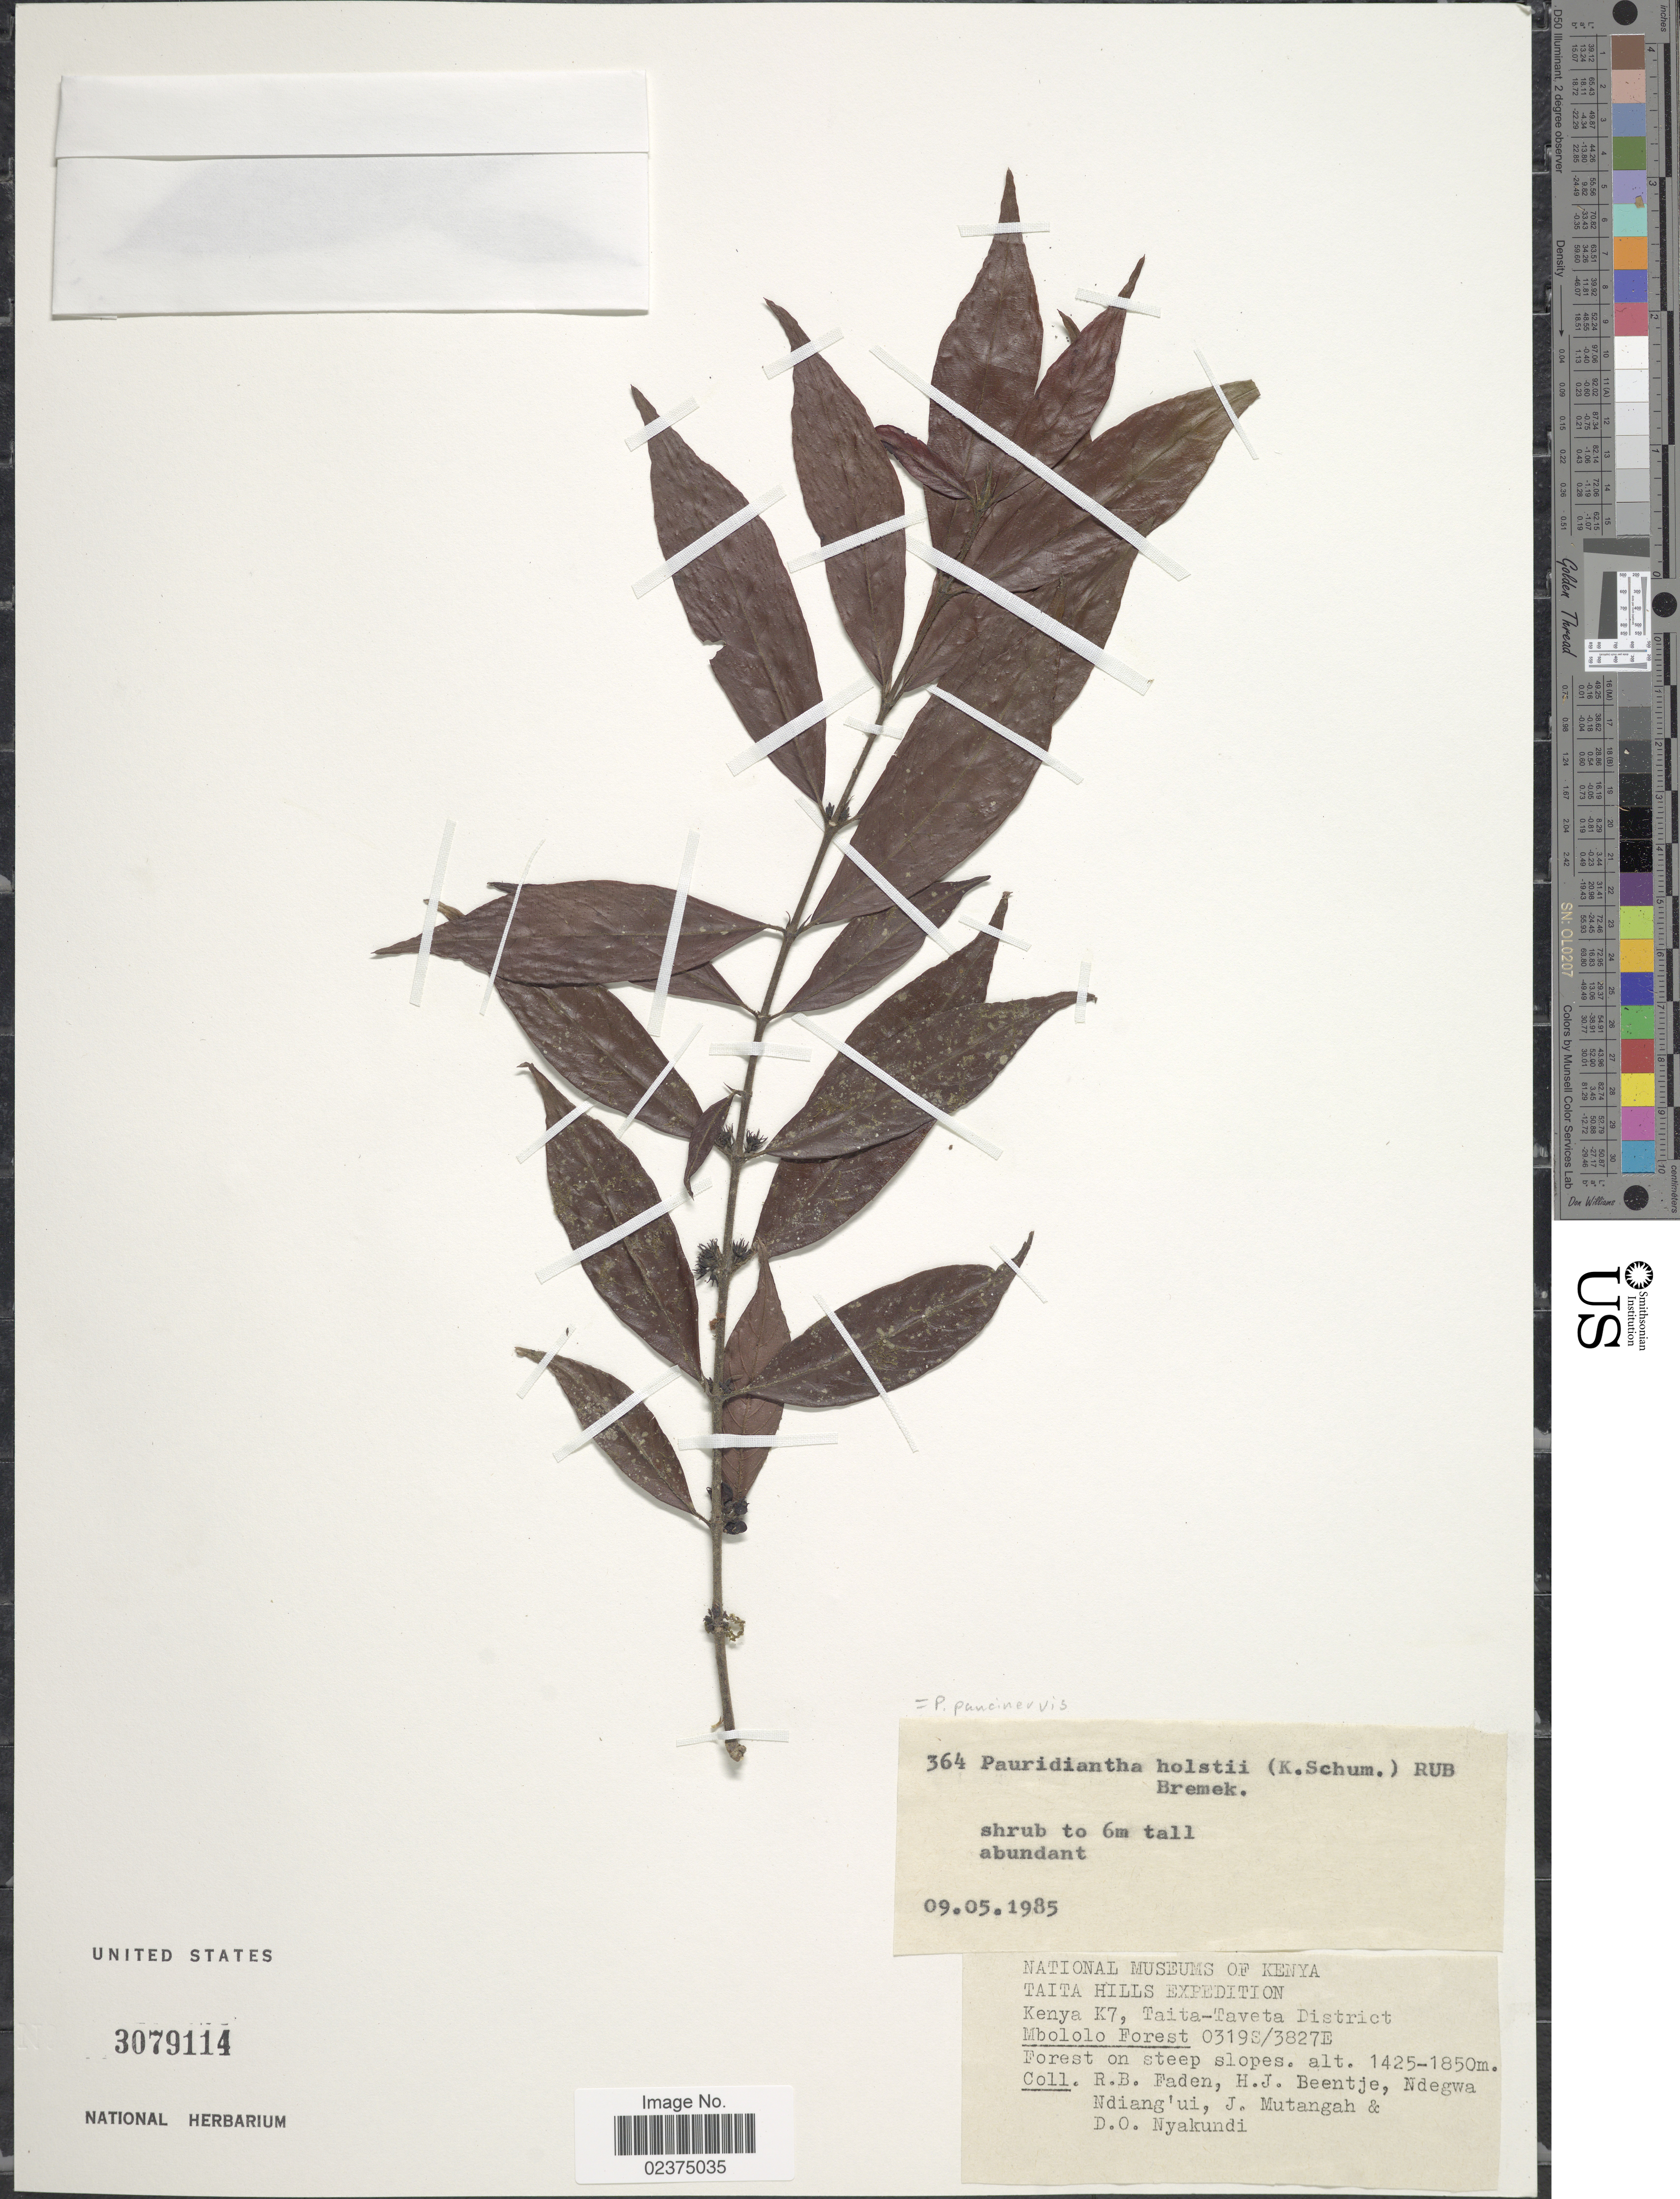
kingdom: Plantae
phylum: Tracheophyta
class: Magnoliopsida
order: Gentianales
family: Rubiaceae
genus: Pauridiantha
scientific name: Pauridiantha paucinervis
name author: (Hiern) Bremek.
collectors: R. B. Faden, H. J. Beentje, Ndegwa Ndiang'ui, J. Mutangah & D. Nyakundi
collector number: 364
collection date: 1985-05-09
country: Kenya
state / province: Taita Taveta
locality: Taita Hills, Kenya K7, Forest on steep slopes, Mbololo Forest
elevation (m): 1425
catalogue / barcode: US 3079114